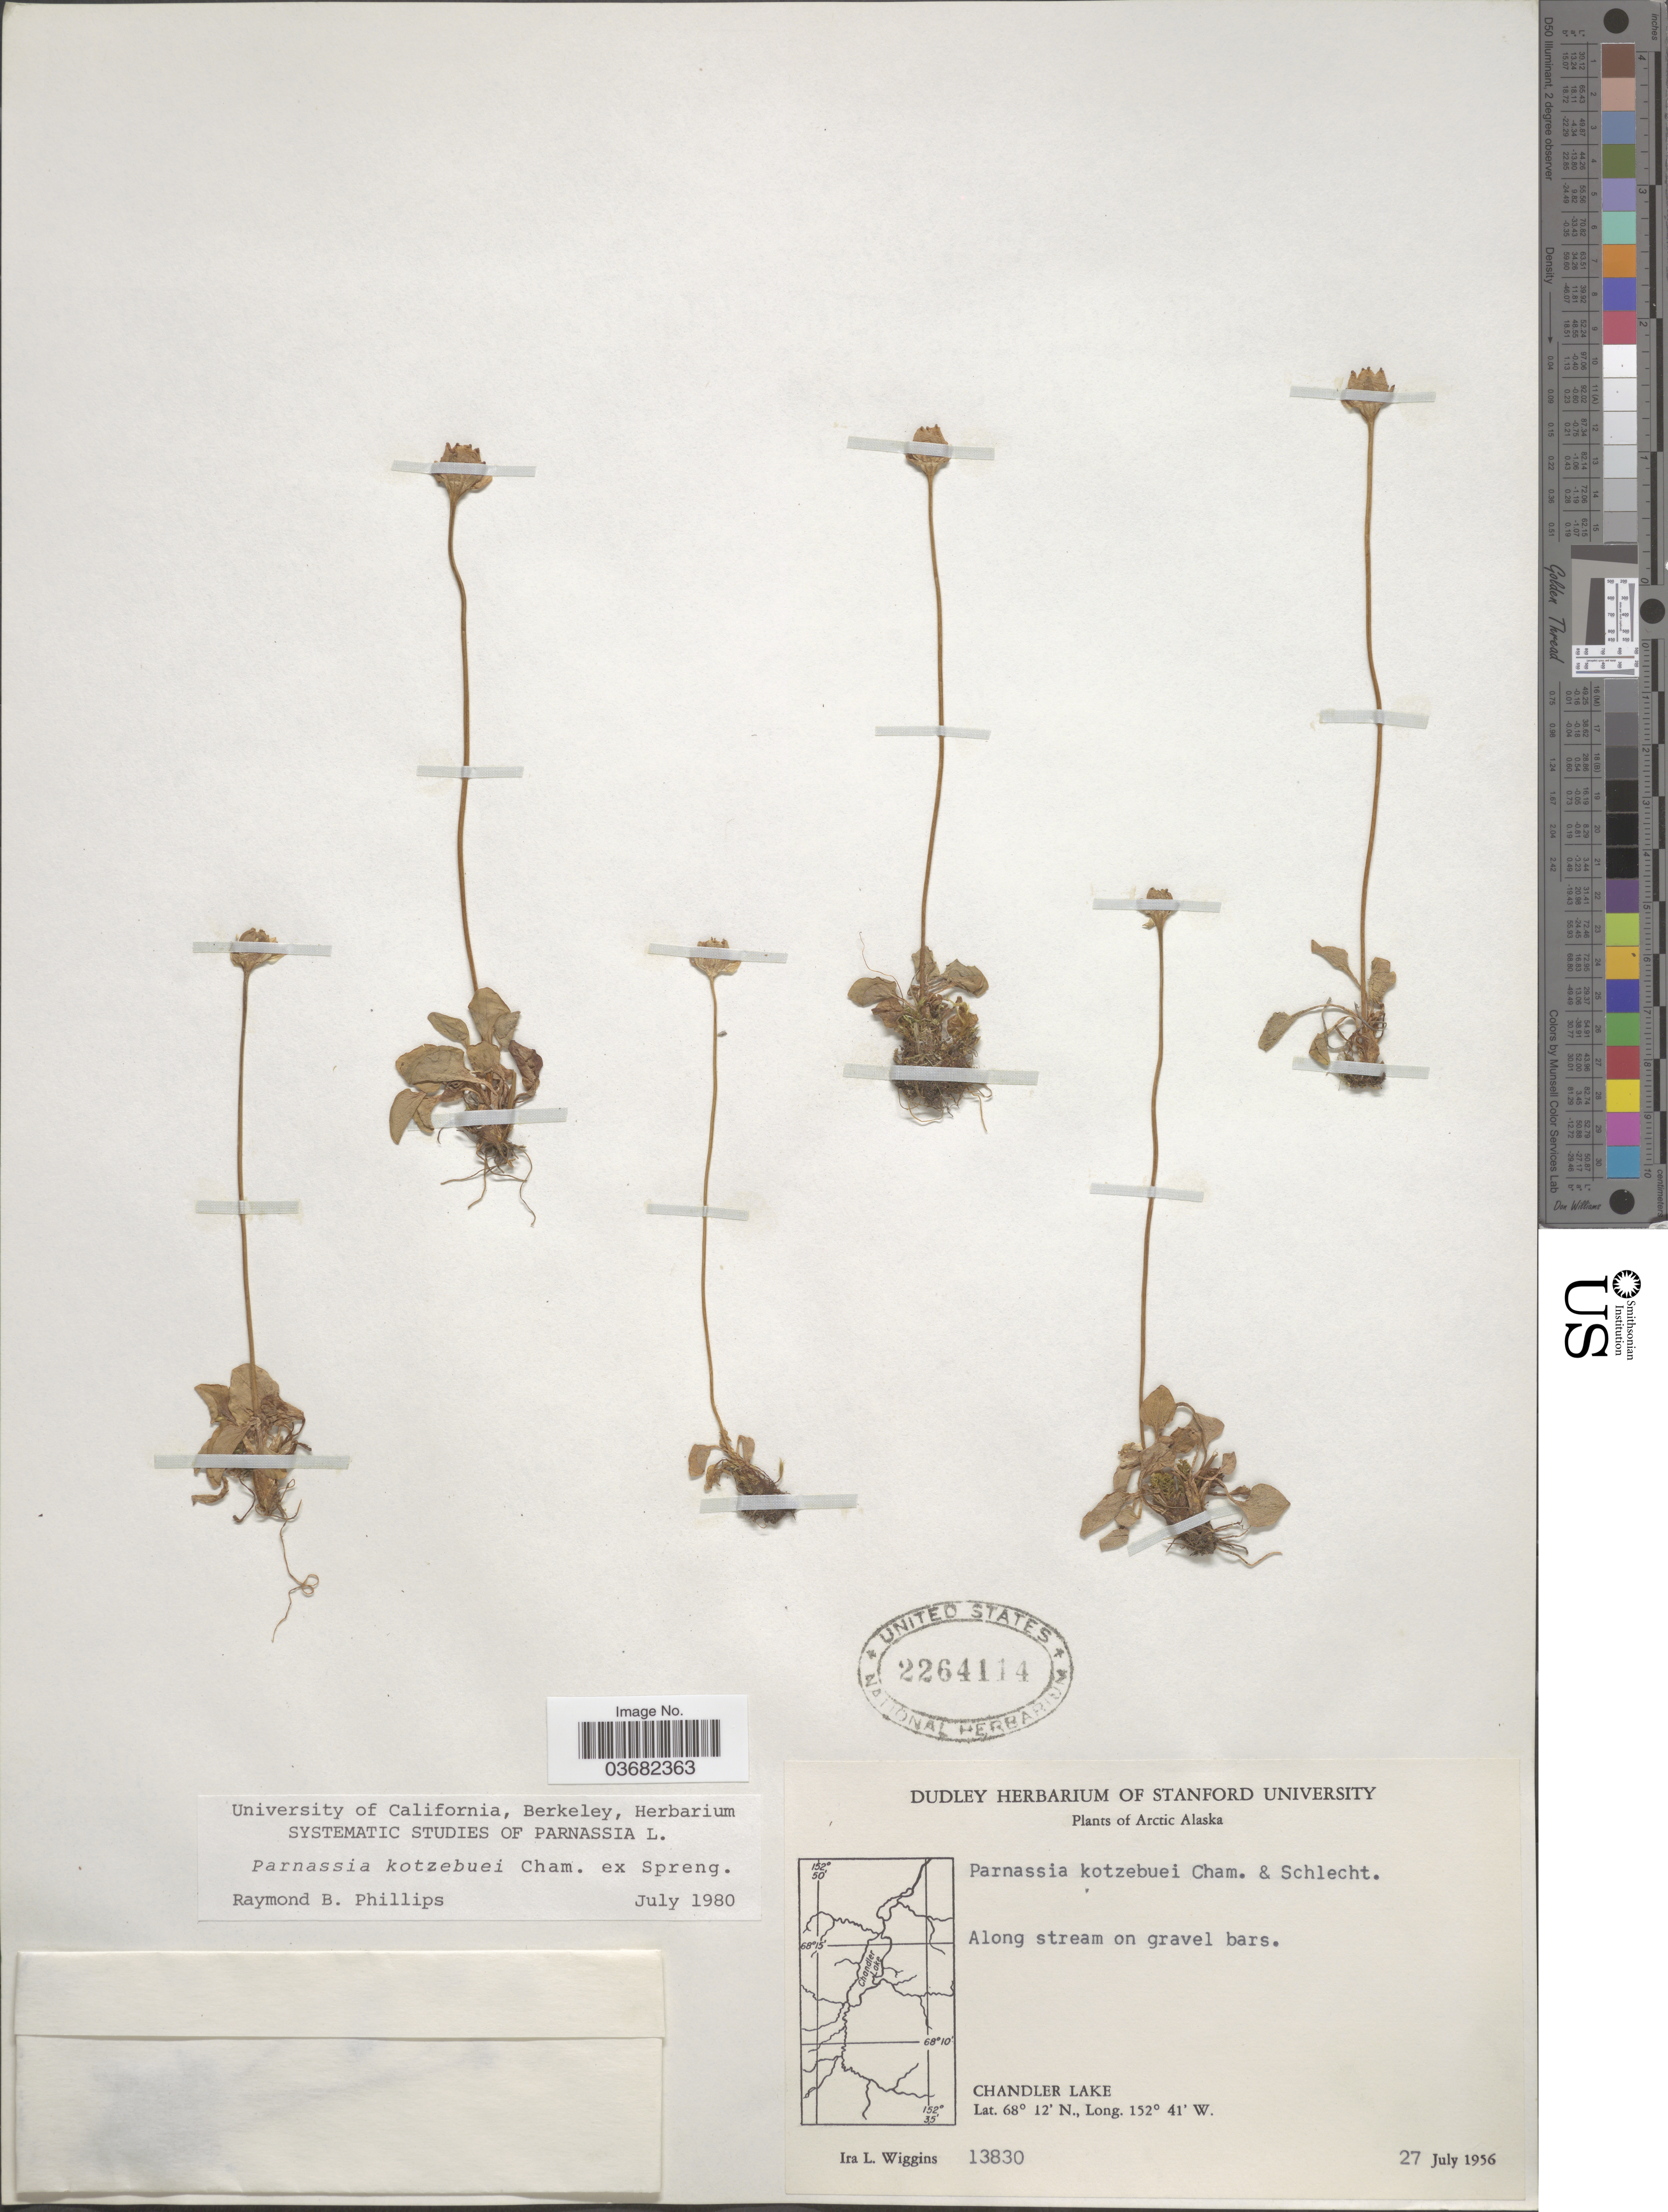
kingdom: Plantae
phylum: Tracheophyta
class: Magnoliopsida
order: Celastrales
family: Parnassiaceae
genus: Parnassia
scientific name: Parnassia kotzebuei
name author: Cham. ex Spreng.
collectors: I. L. Wiggins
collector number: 13830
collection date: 1956-07-27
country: United States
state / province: Alaska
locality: Arctic Alaska. Along stream on gravel bars. Chandler Lake.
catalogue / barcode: US 2264114